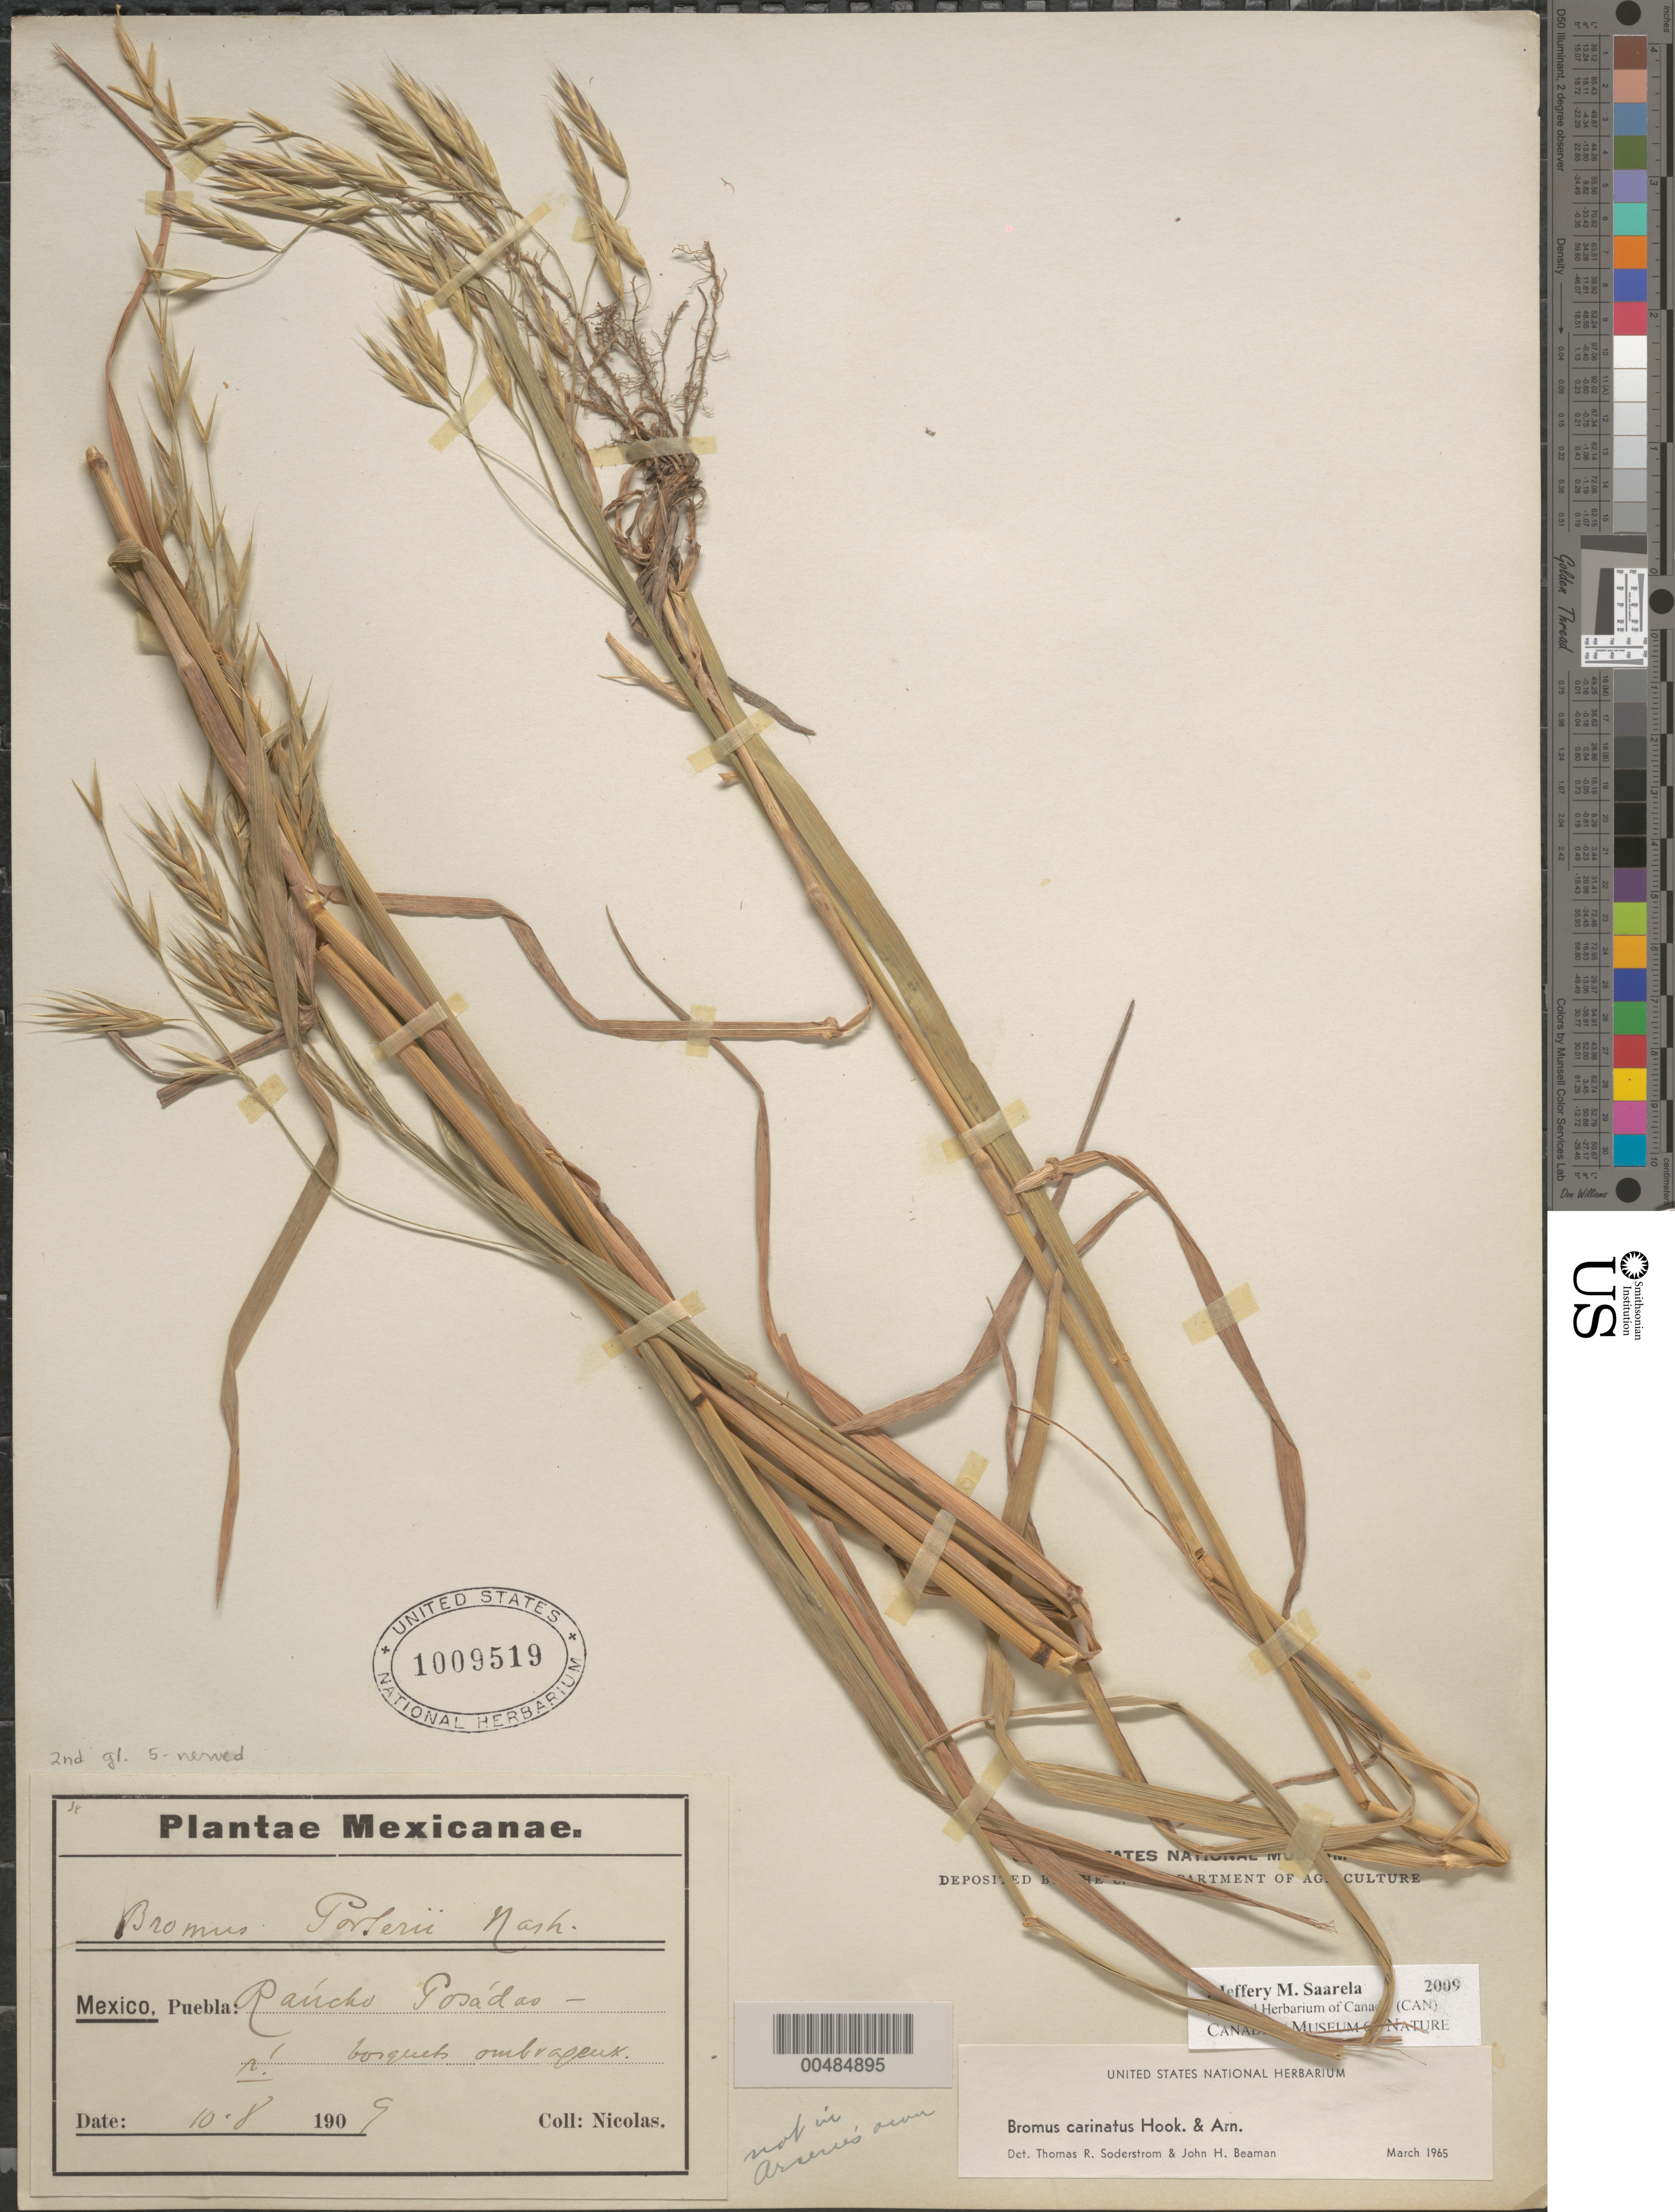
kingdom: Plantae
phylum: Tracheophyta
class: Liliopsida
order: Poales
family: Poaceae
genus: Bromus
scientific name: Bromus carinatus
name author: Hook. & Arn.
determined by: Soderstrom, T. R.; Beaman, J. H.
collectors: -. Nicolas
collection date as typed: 8 Oct 1909 or 10 Aug 1909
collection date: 1909-08-10 or 1909-10-08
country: Mexico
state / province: Puebla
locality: Rancho Pos das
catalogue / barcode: US 1009519